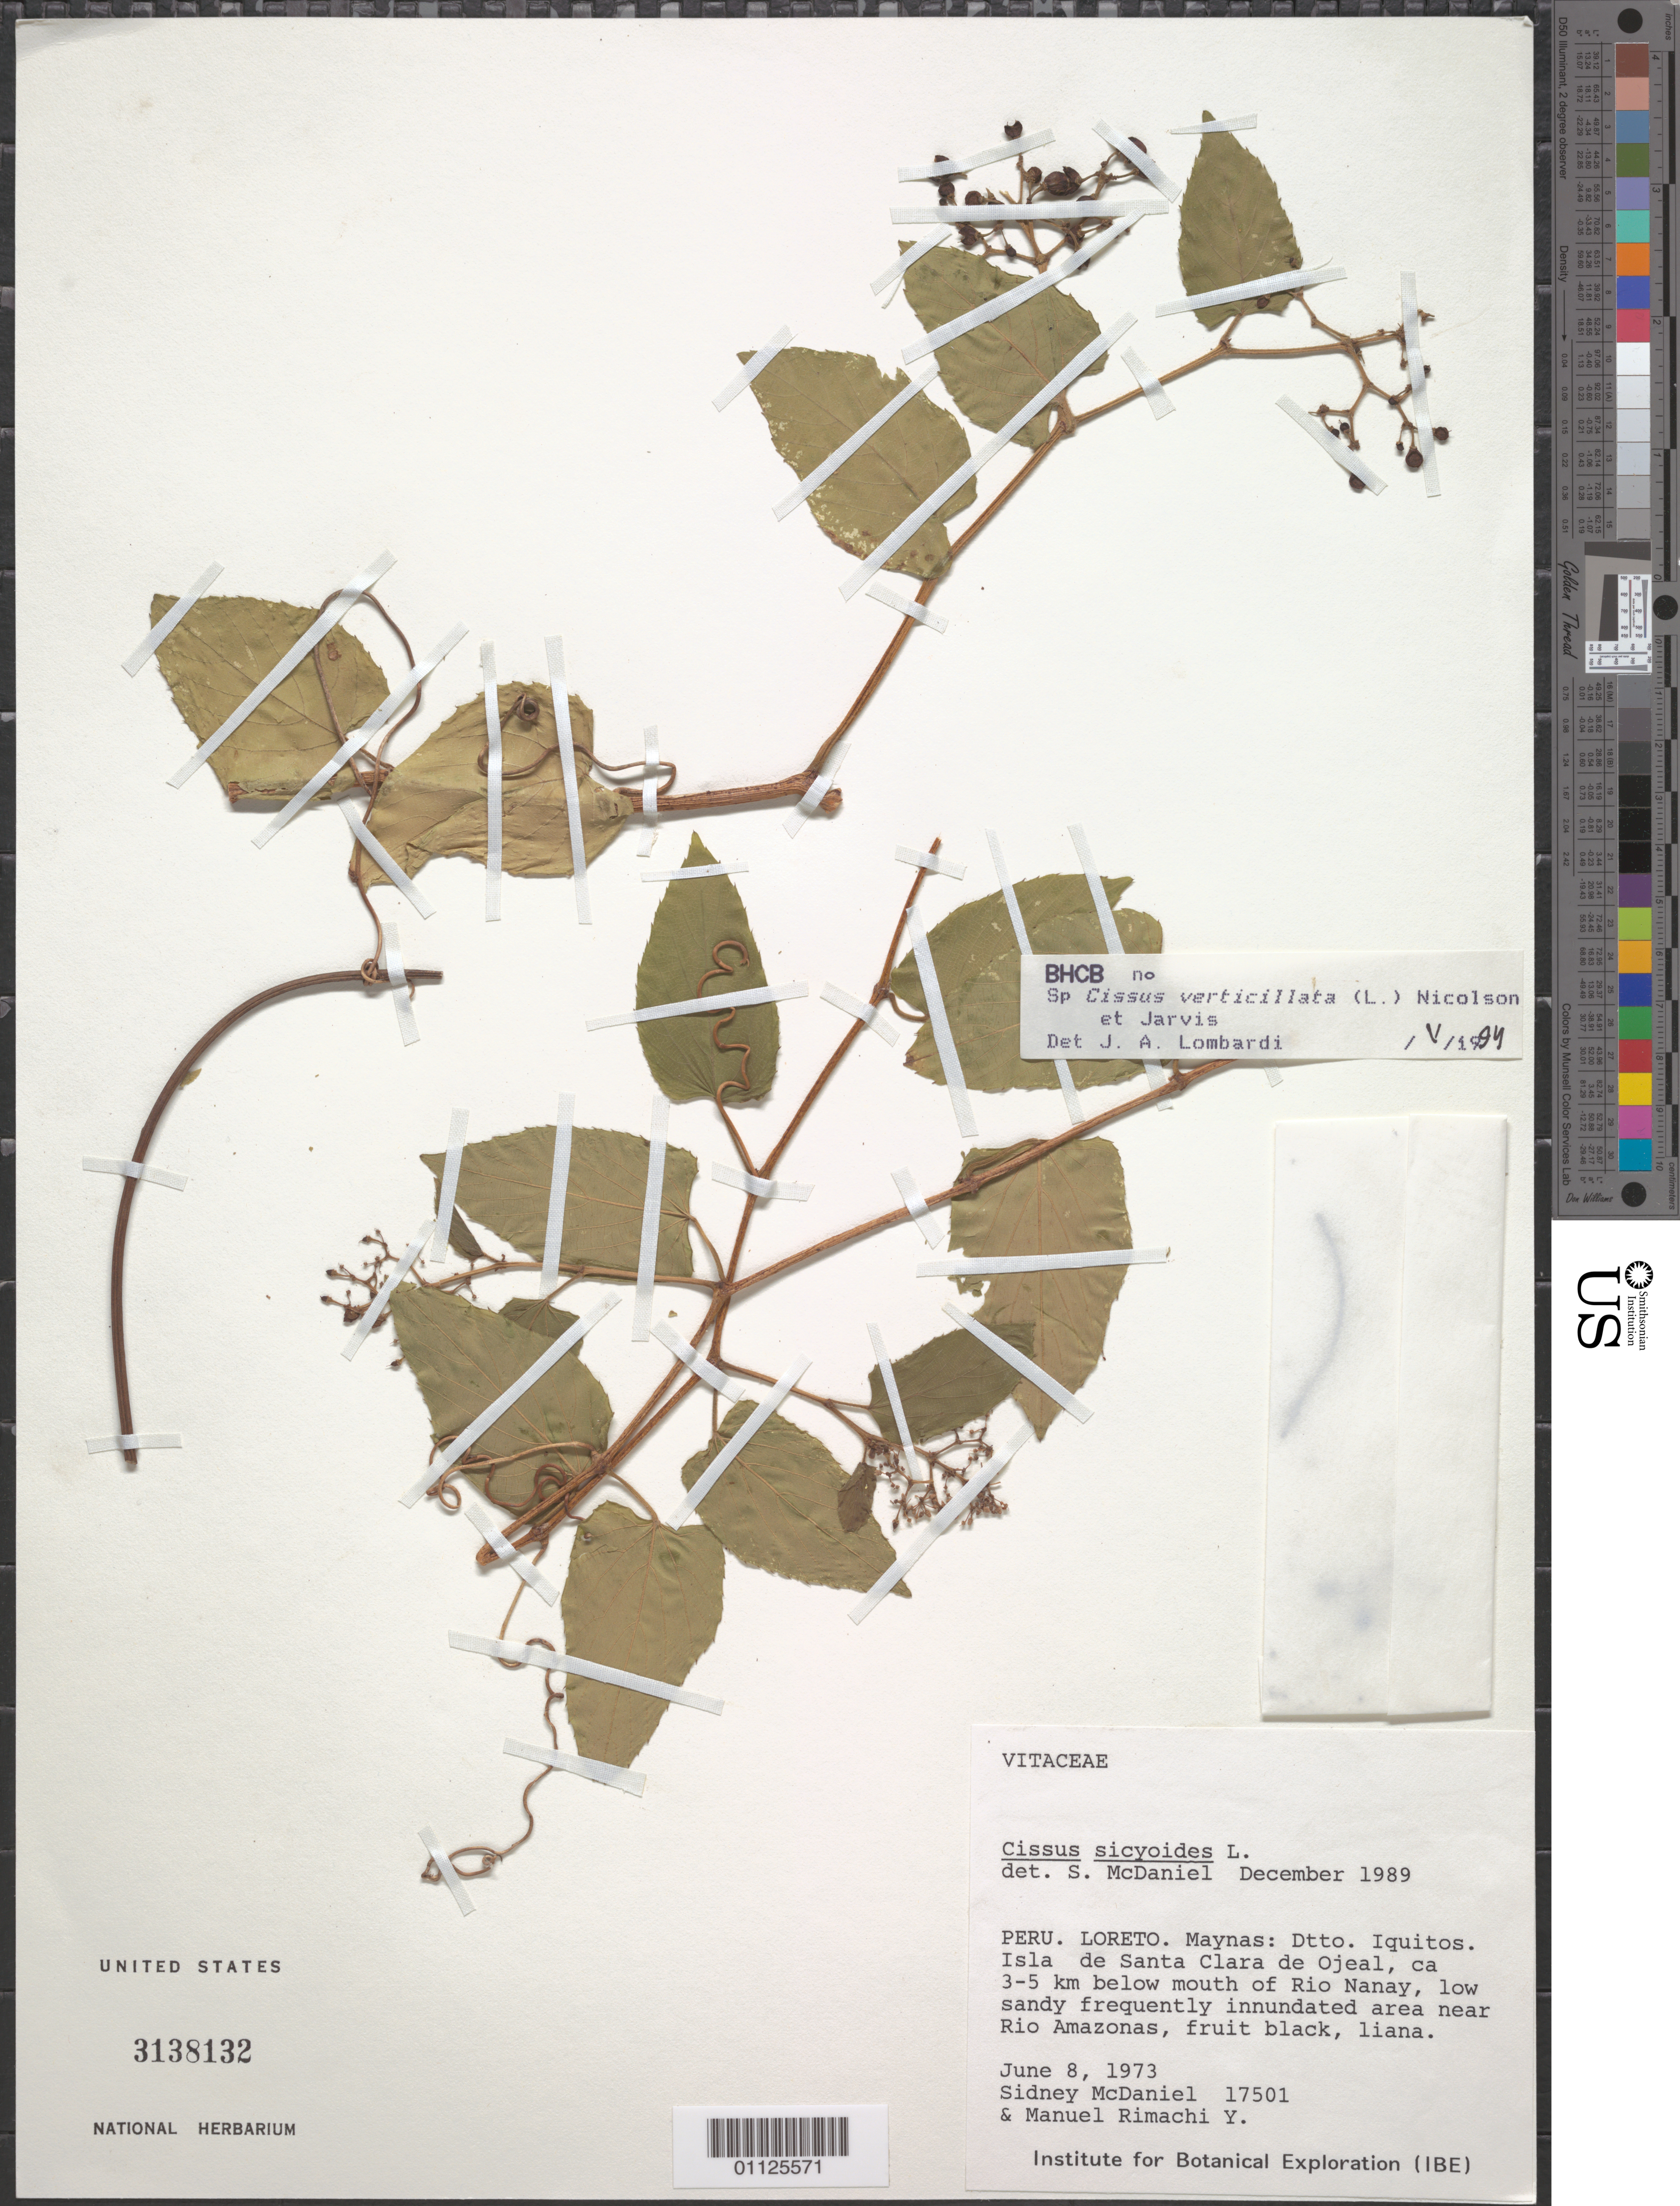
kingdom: Plantae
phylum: Tracheophyta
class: Magnoliopsida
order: Vitales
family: Vitaceae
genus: Cissus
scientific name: Cissus verticillata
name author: (L.) Nicolson & C.E. Jarvis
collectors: S. McDaniel & M. Rimachi Y.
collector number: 17501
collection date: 1973-06-08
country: Peru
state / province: Loreto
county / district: Maynas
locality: Dtto. Iquitos. Isla de Santa Clara de Ojeal, ca 3 - 5 km below mouth of Rio Nanay, near Amazonas.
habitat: Low sandy frequently innundated area, liana.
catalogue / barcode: US 3138132